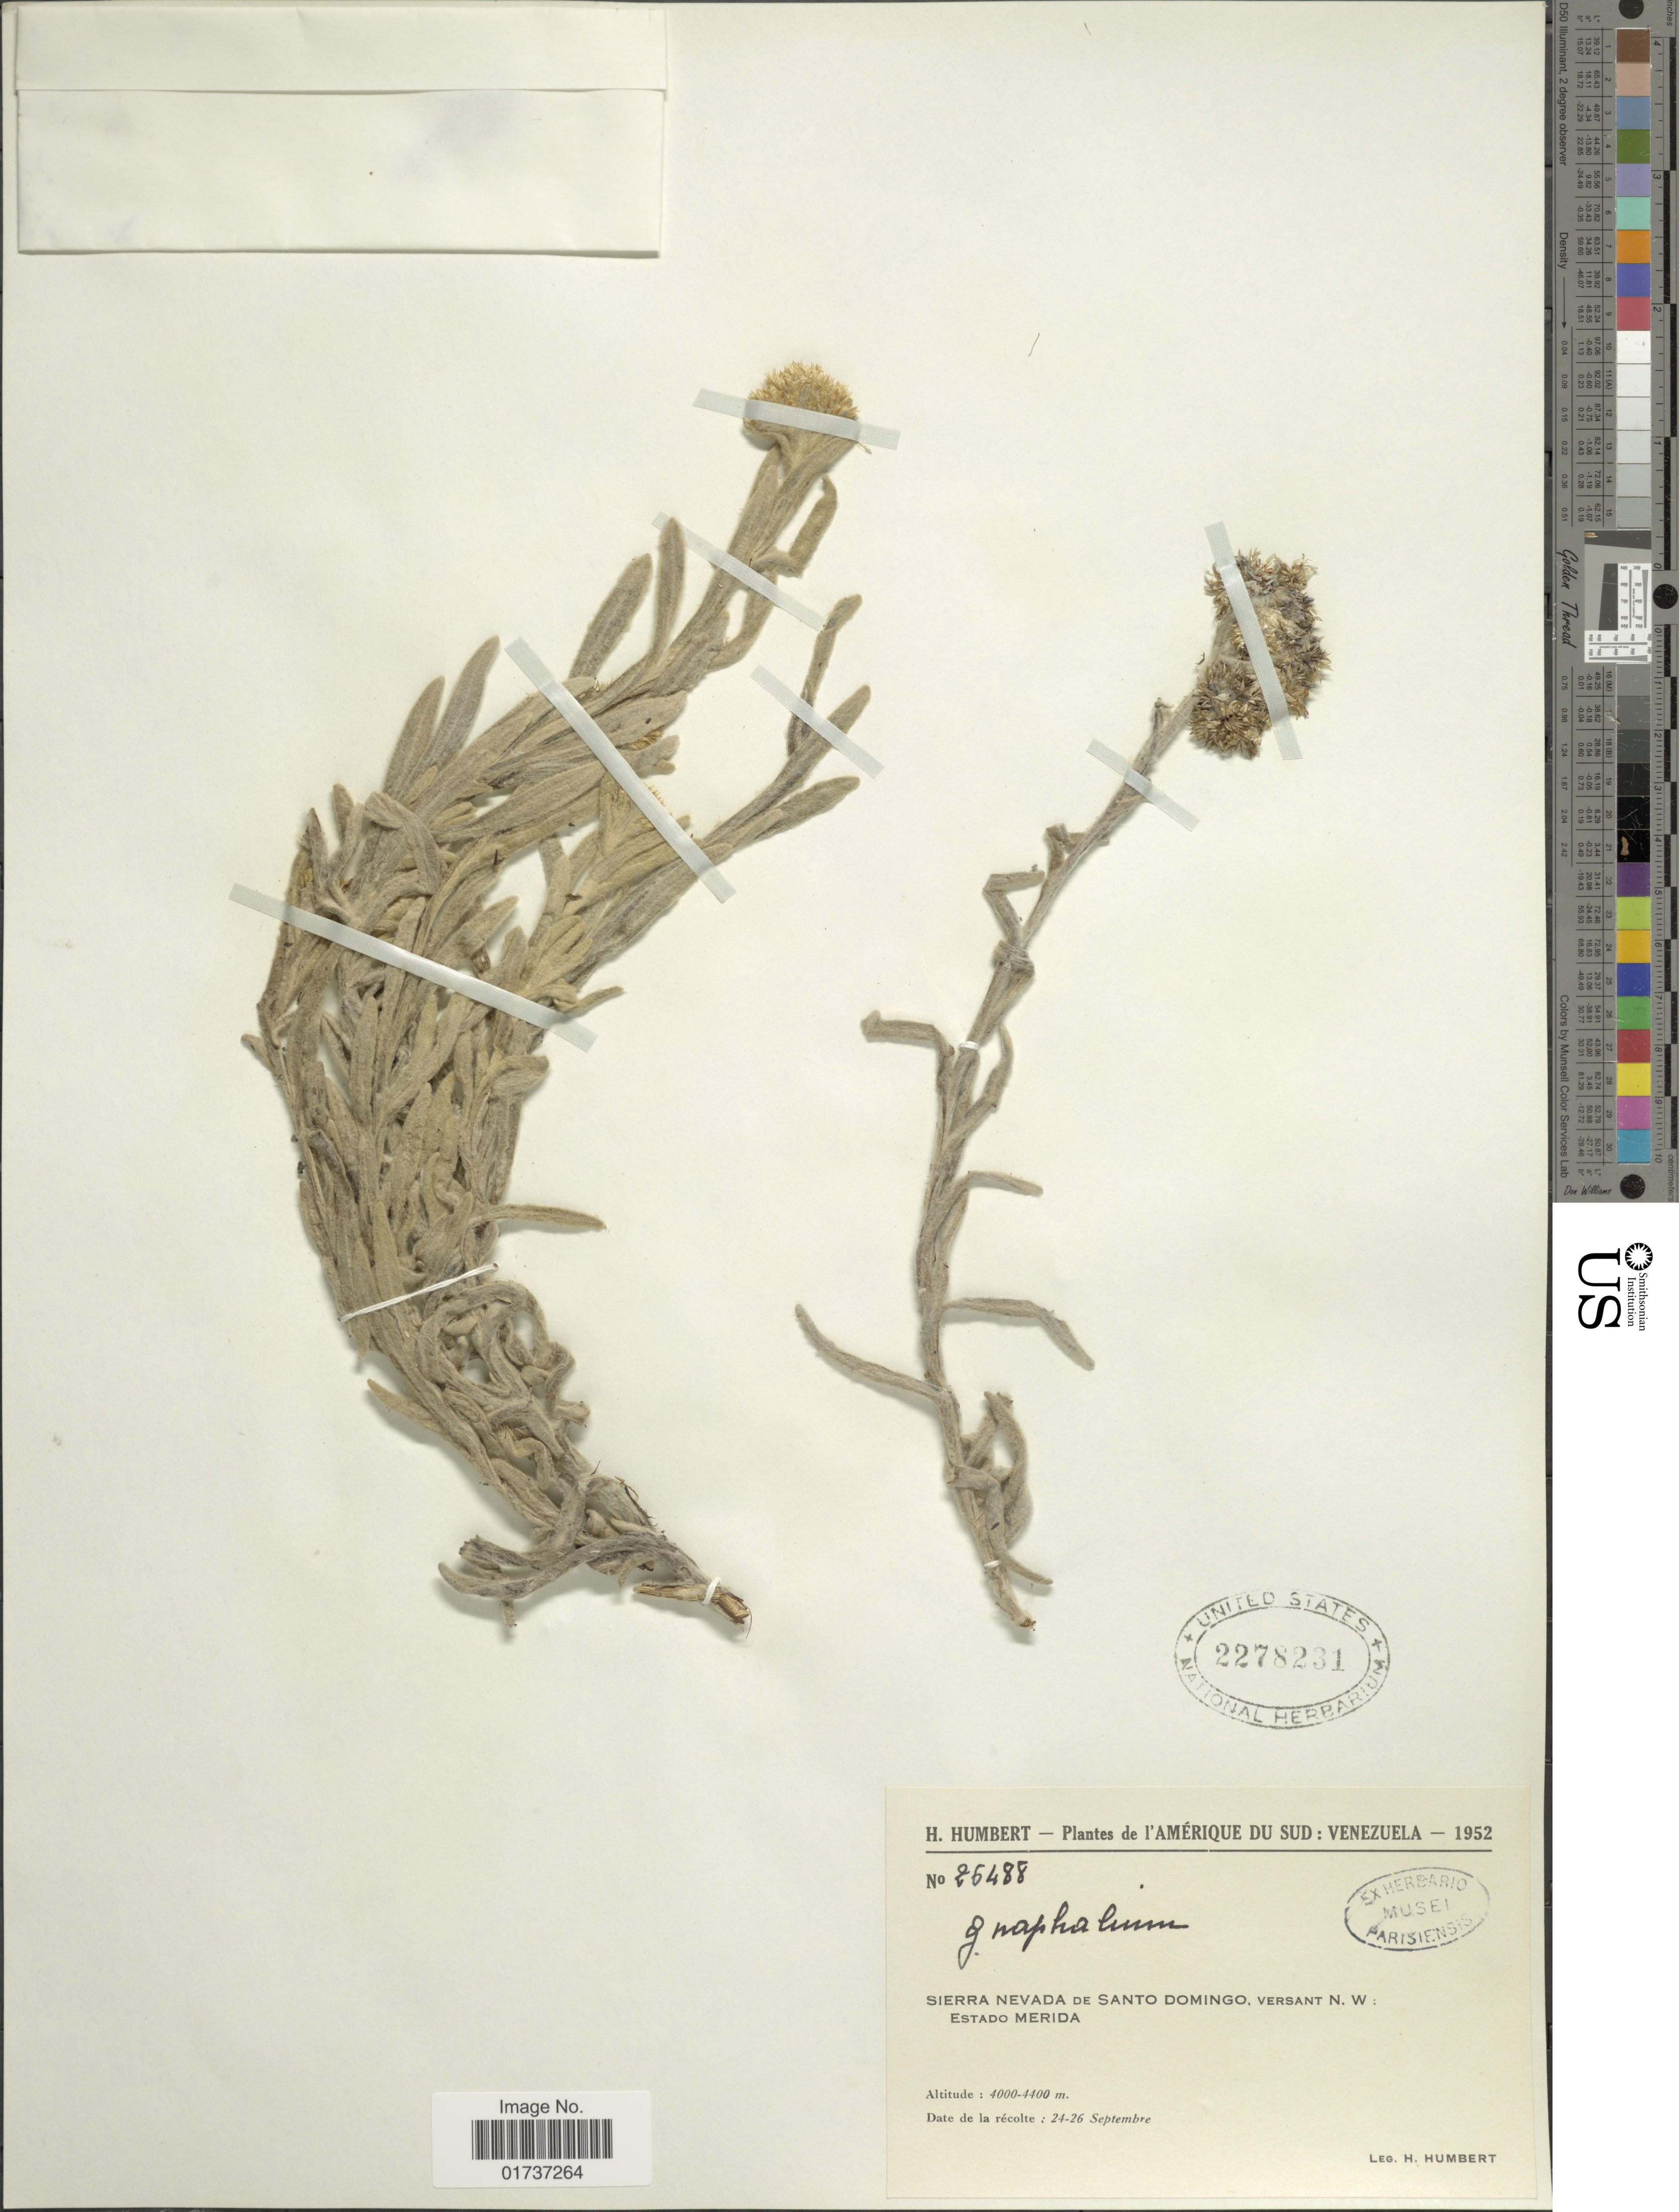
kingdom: Plantae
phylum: Tracheophyta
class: Magnoliopsida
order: Asterales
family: Asteraceae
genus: Gnaphalium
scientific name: Gnaphalium sp.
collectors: H. Humbert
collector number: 26488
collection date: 1952-09-24/1952-09-26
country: Venezuela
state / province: Mérida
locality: L'Amerique du Sud, Sierra Nevada de Santo Domingo, versant N.W.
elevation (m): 4000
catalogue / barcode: US 2278231